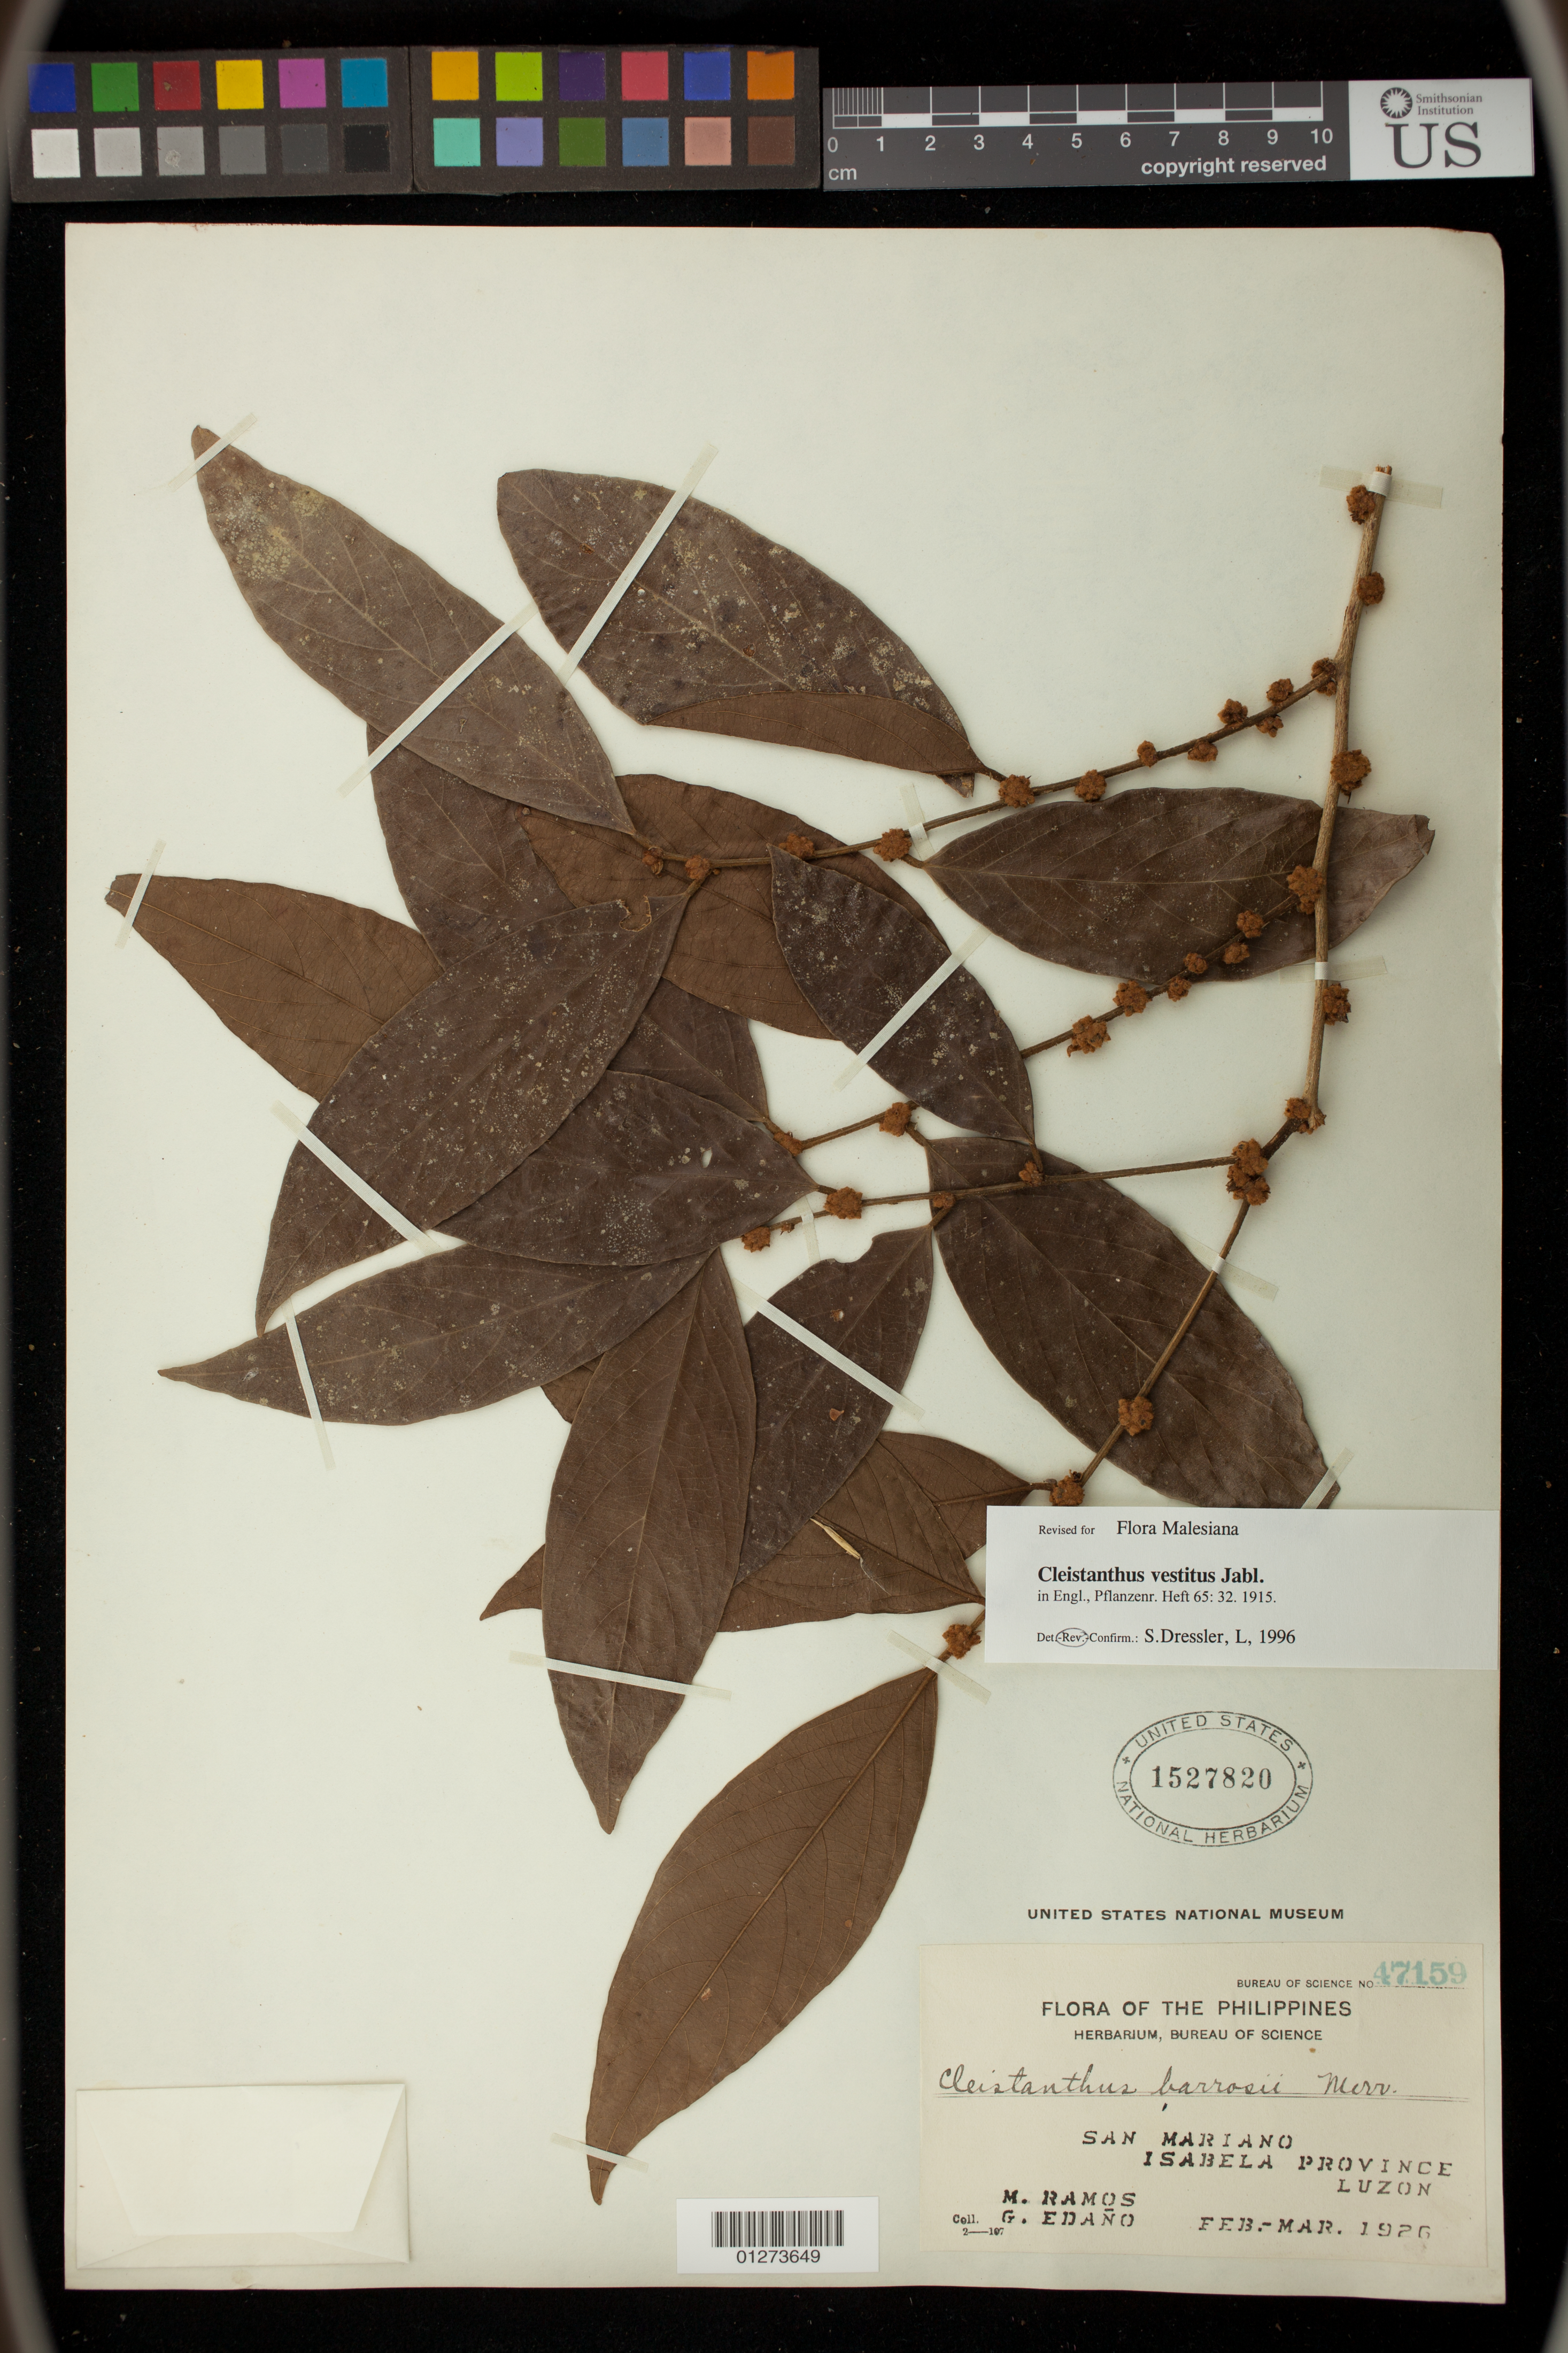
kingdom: Plantae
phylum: Tracheophyta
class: Magnoliopsida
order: Malpighiales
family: Phyllanthaceae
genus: Cleistanthus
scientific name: Cleistanthus vestitus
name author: Jabl.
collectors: M. Ramos & G. Edaño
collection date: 1926-02/1926-03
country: Philippines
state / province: Cagayan Valley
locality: San Mariano,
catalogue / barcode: US 1527820